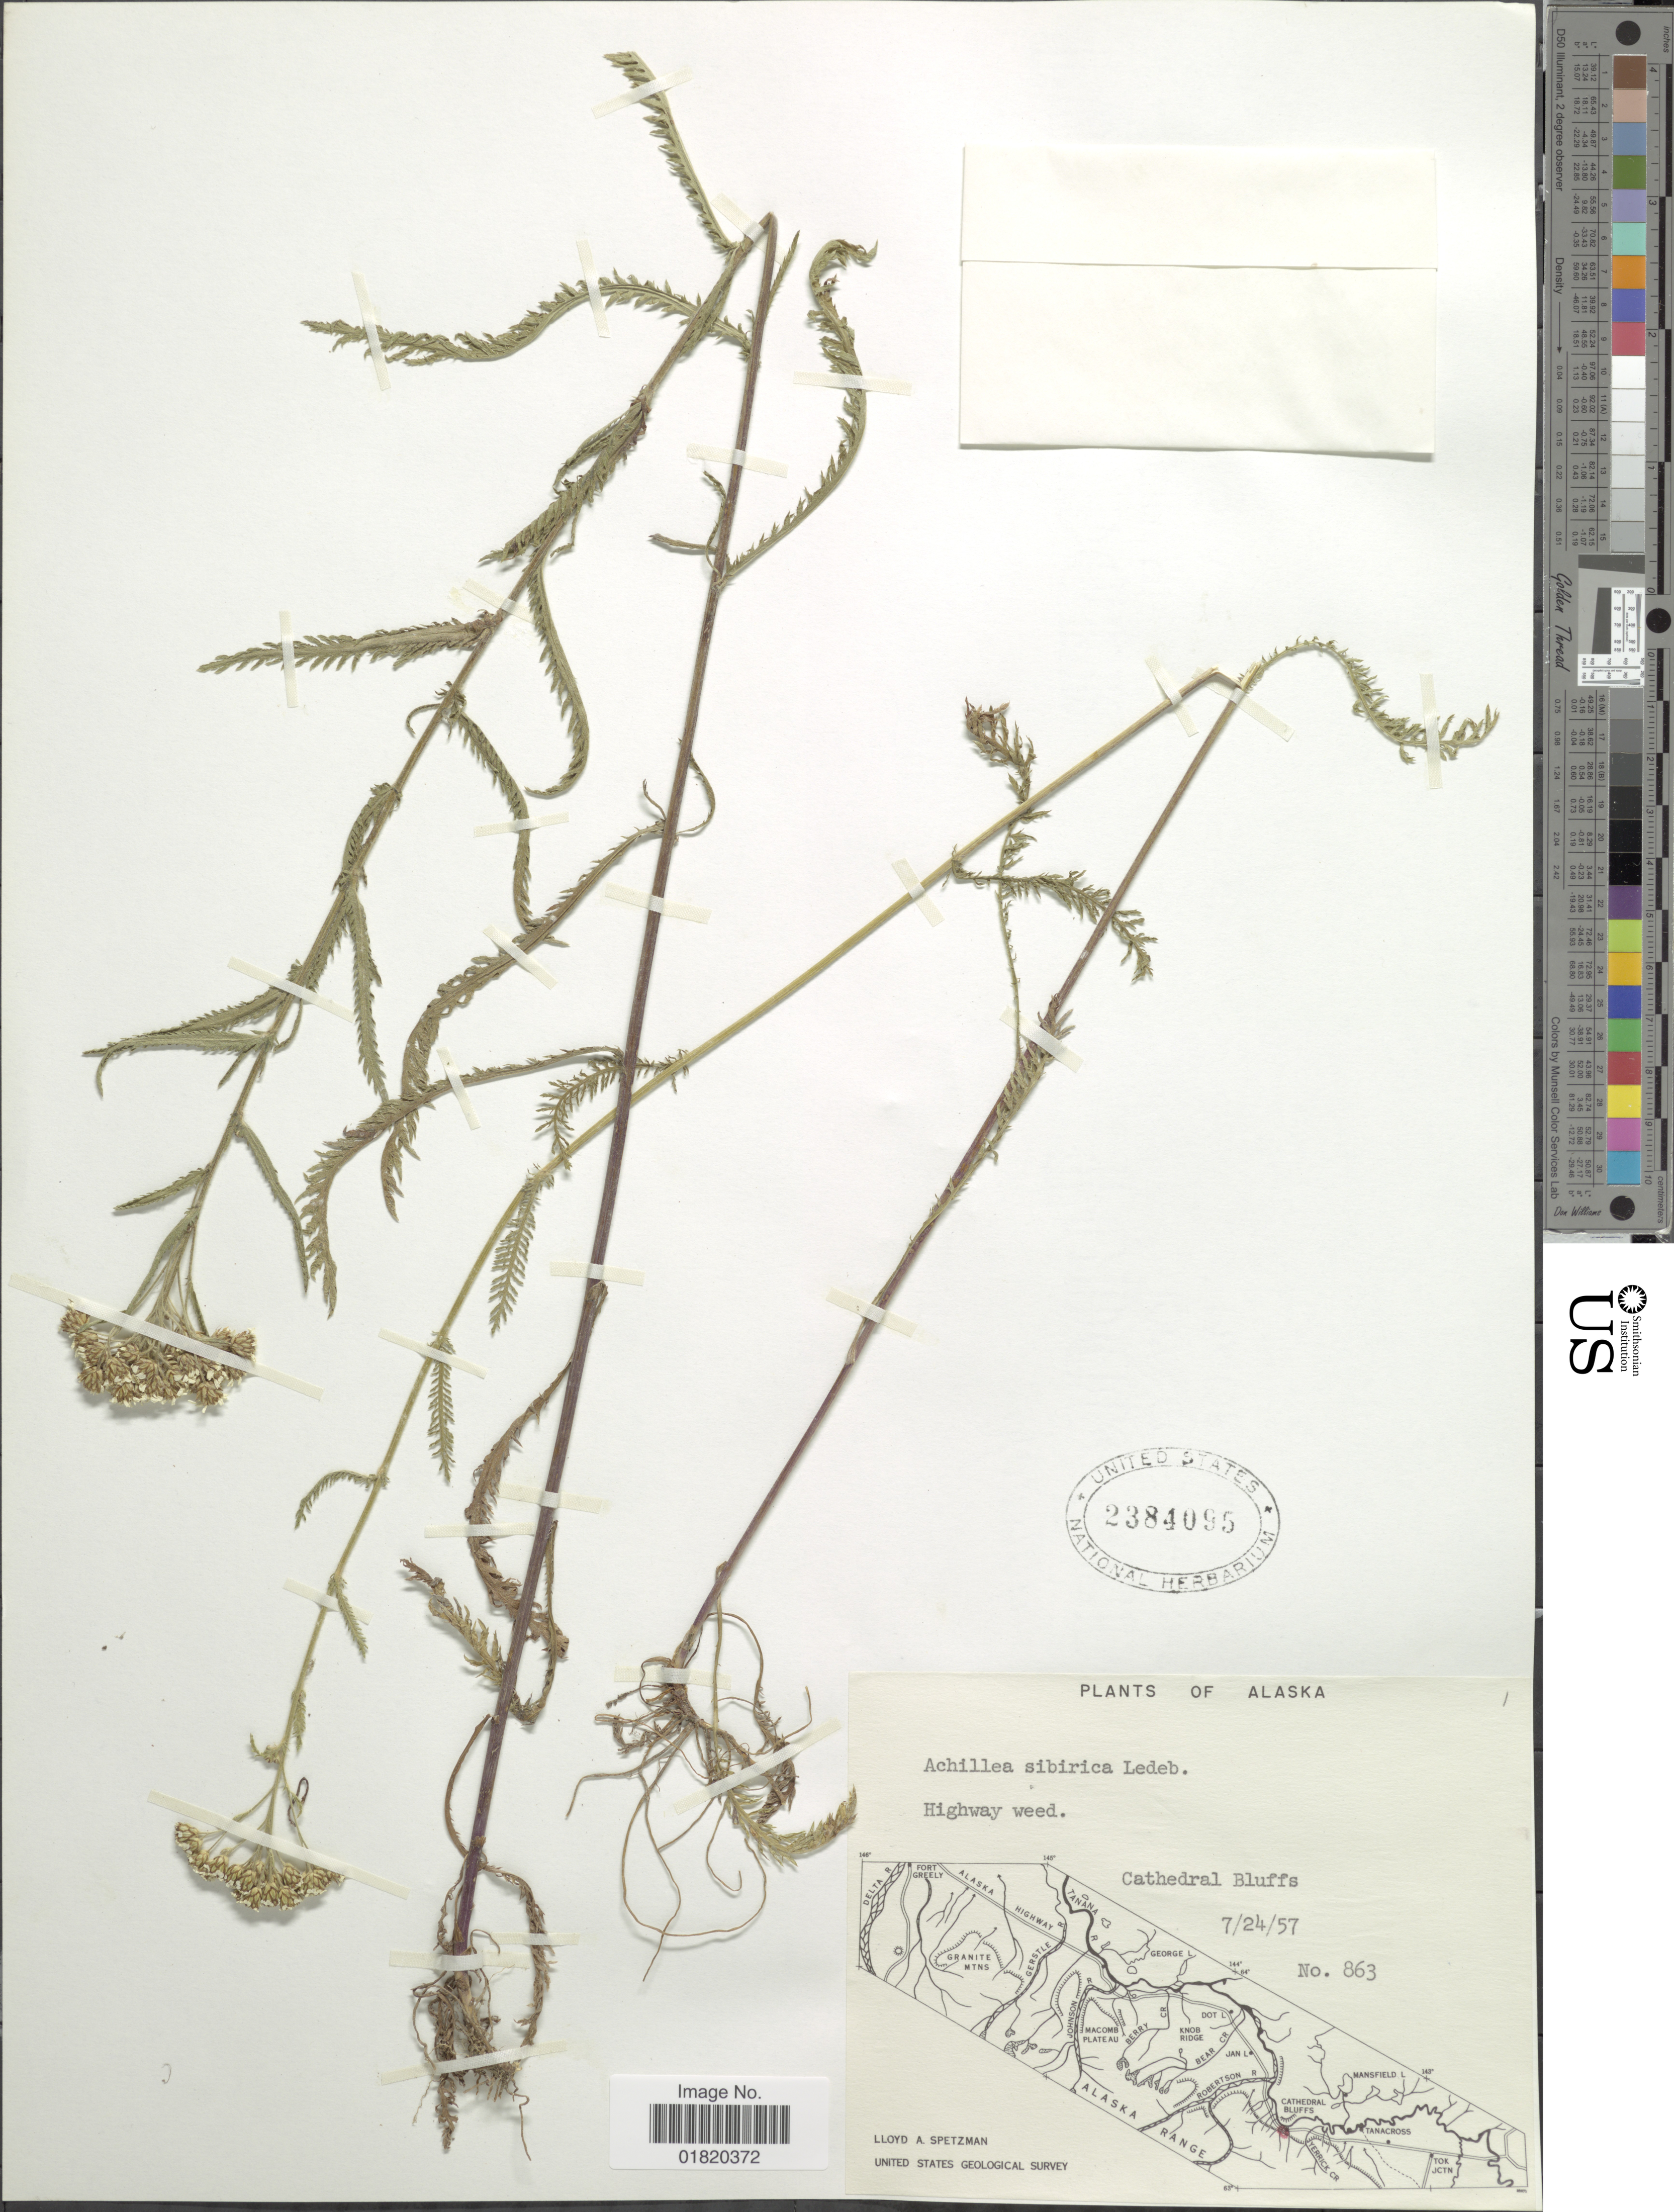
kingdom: Plantae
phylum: Tracheophyta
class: Magnoliopsida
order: Asterales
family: Asteraceae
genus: Achillea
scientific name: Achillea sibirica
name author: Ledeb.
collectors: L. Spetzman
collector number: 863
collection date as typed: Transcribed d/m/y: 24/7/57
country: United States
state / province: Alaska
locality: Cathedral Bluffs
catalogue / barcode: US 2384095